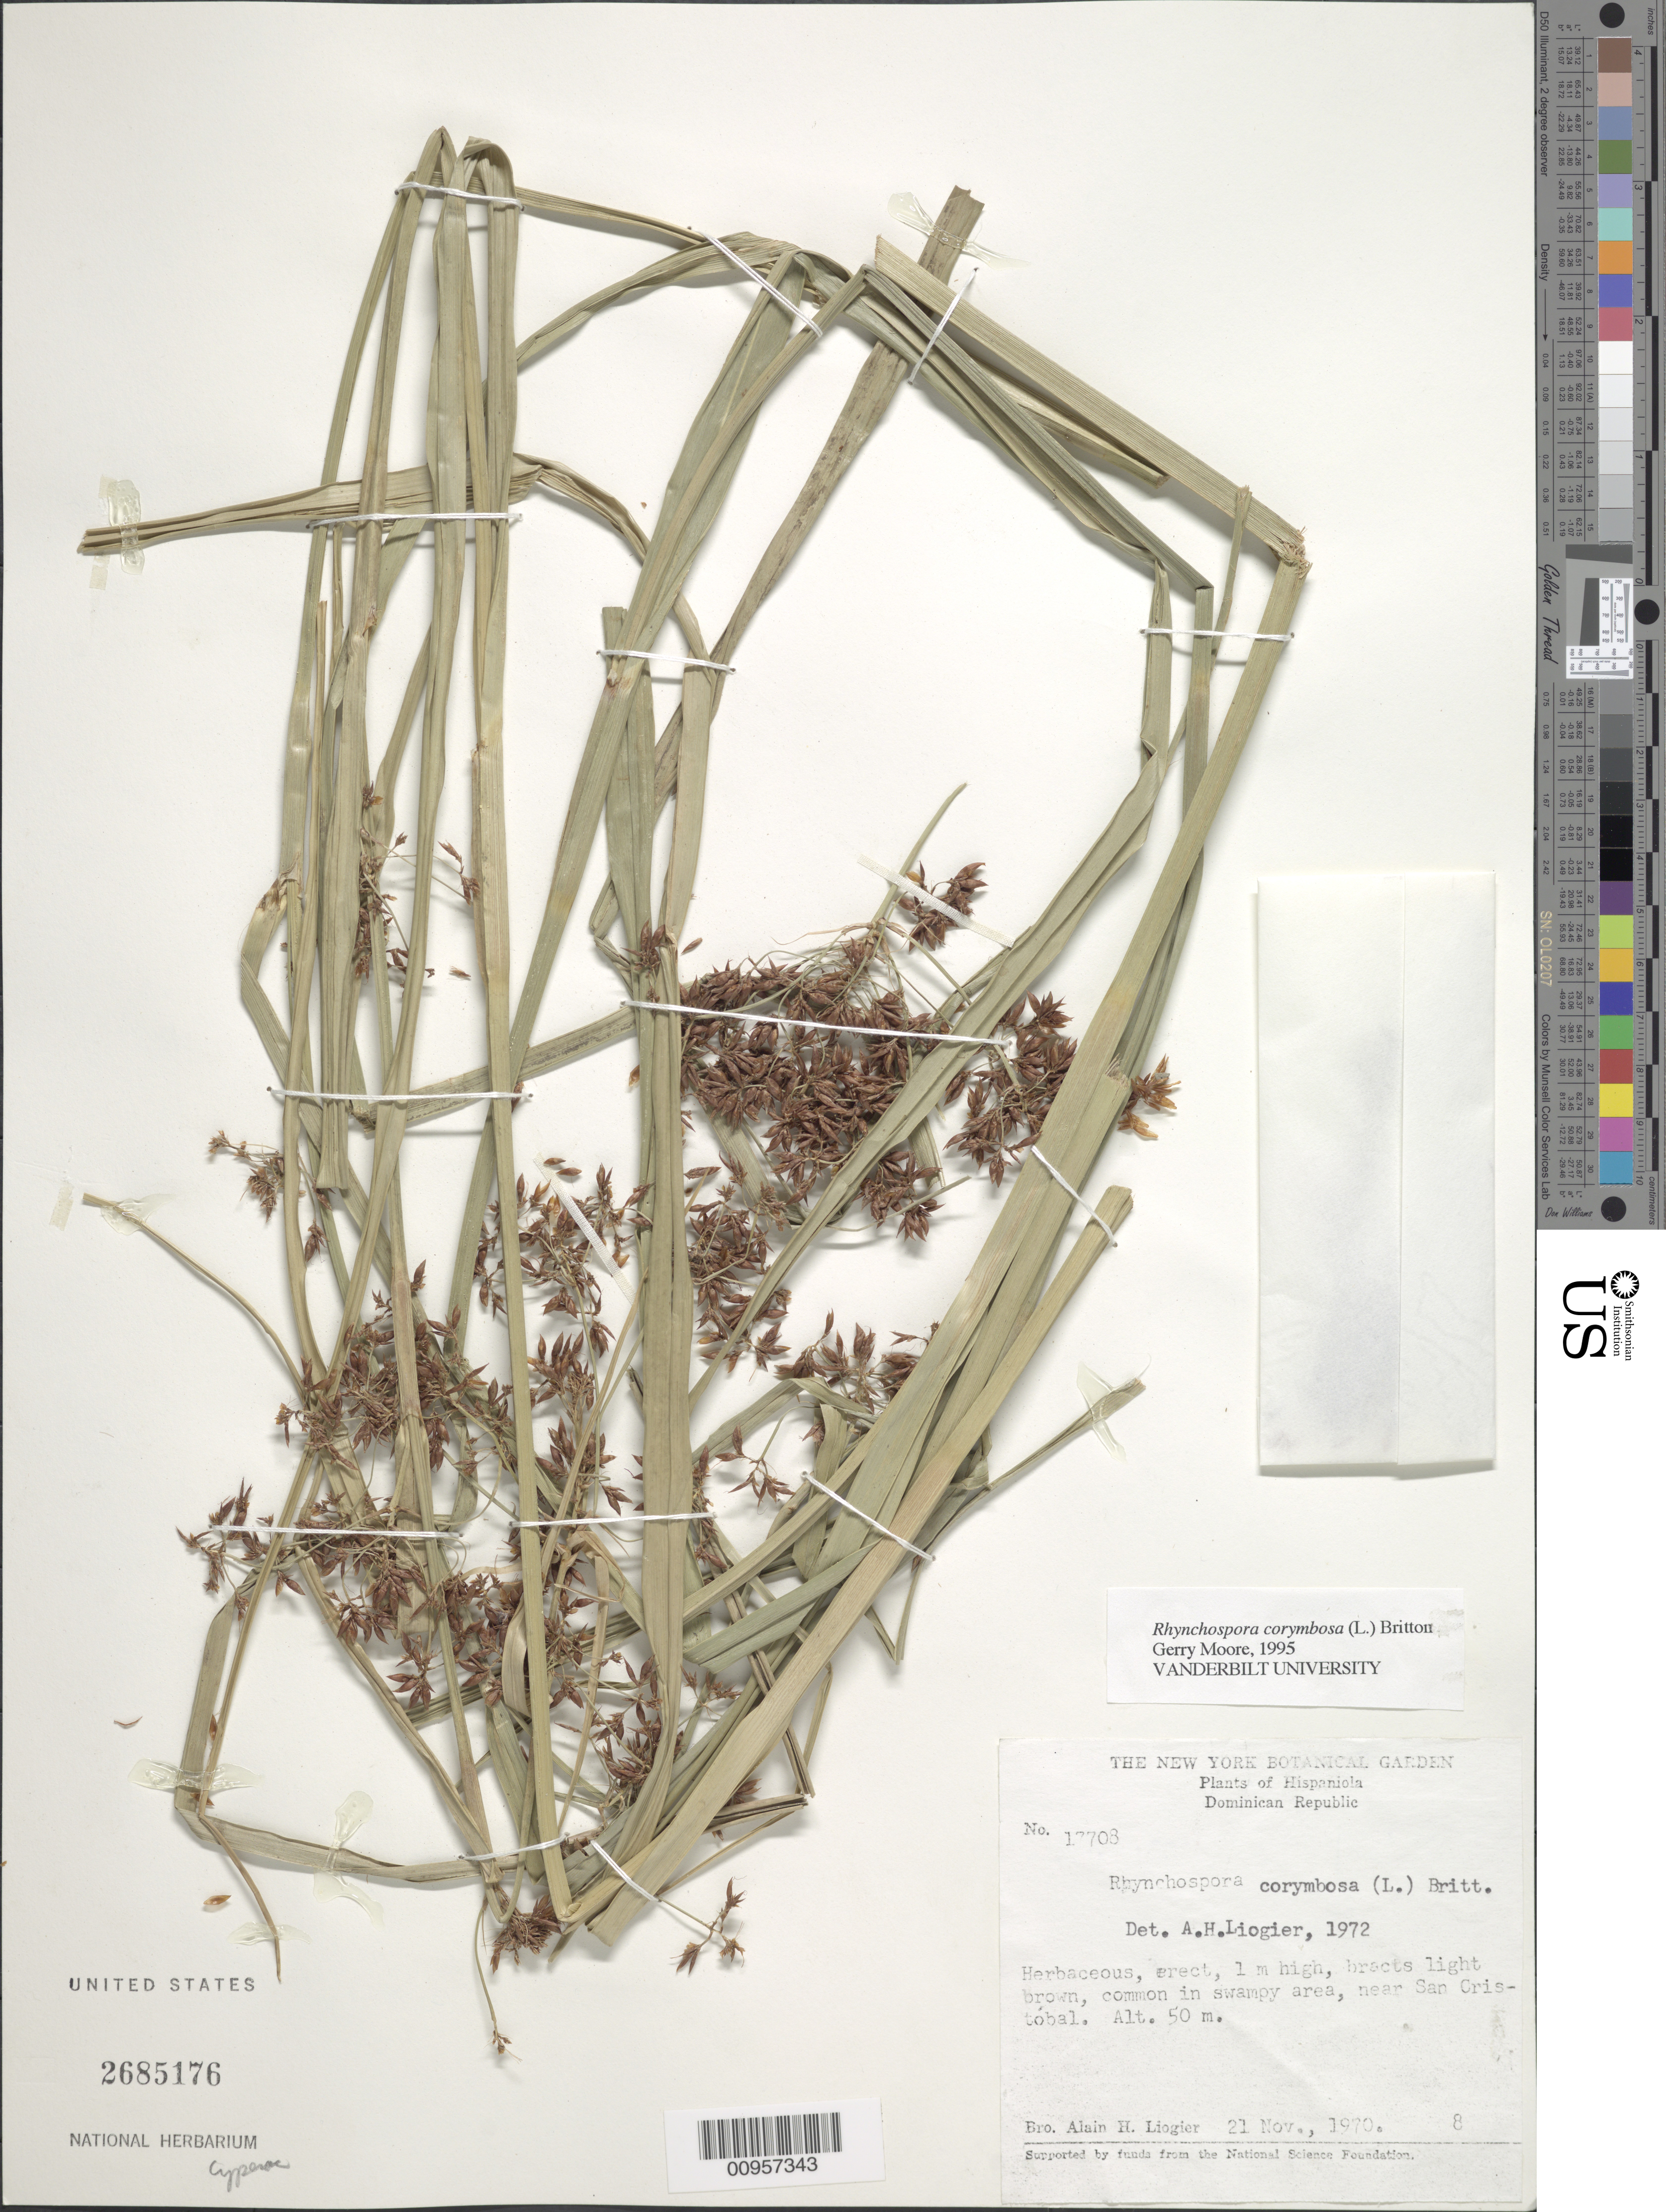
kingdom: Plantae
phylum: Tracheophyta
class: Liliopsida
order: Poales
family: Cyperaceae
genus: Rhynchospora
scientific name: Rhynchospora corymbosa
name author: (L.) Britton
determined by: Moore, G.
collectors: A. H. Liogier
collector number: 17708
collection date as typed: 21 Nov 1970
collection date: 1970-11-21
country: Dominican Republic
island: Hispaniola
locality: Swampy area near San Cristobal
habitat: In swampy area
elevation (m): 50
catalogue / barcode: US 2685176